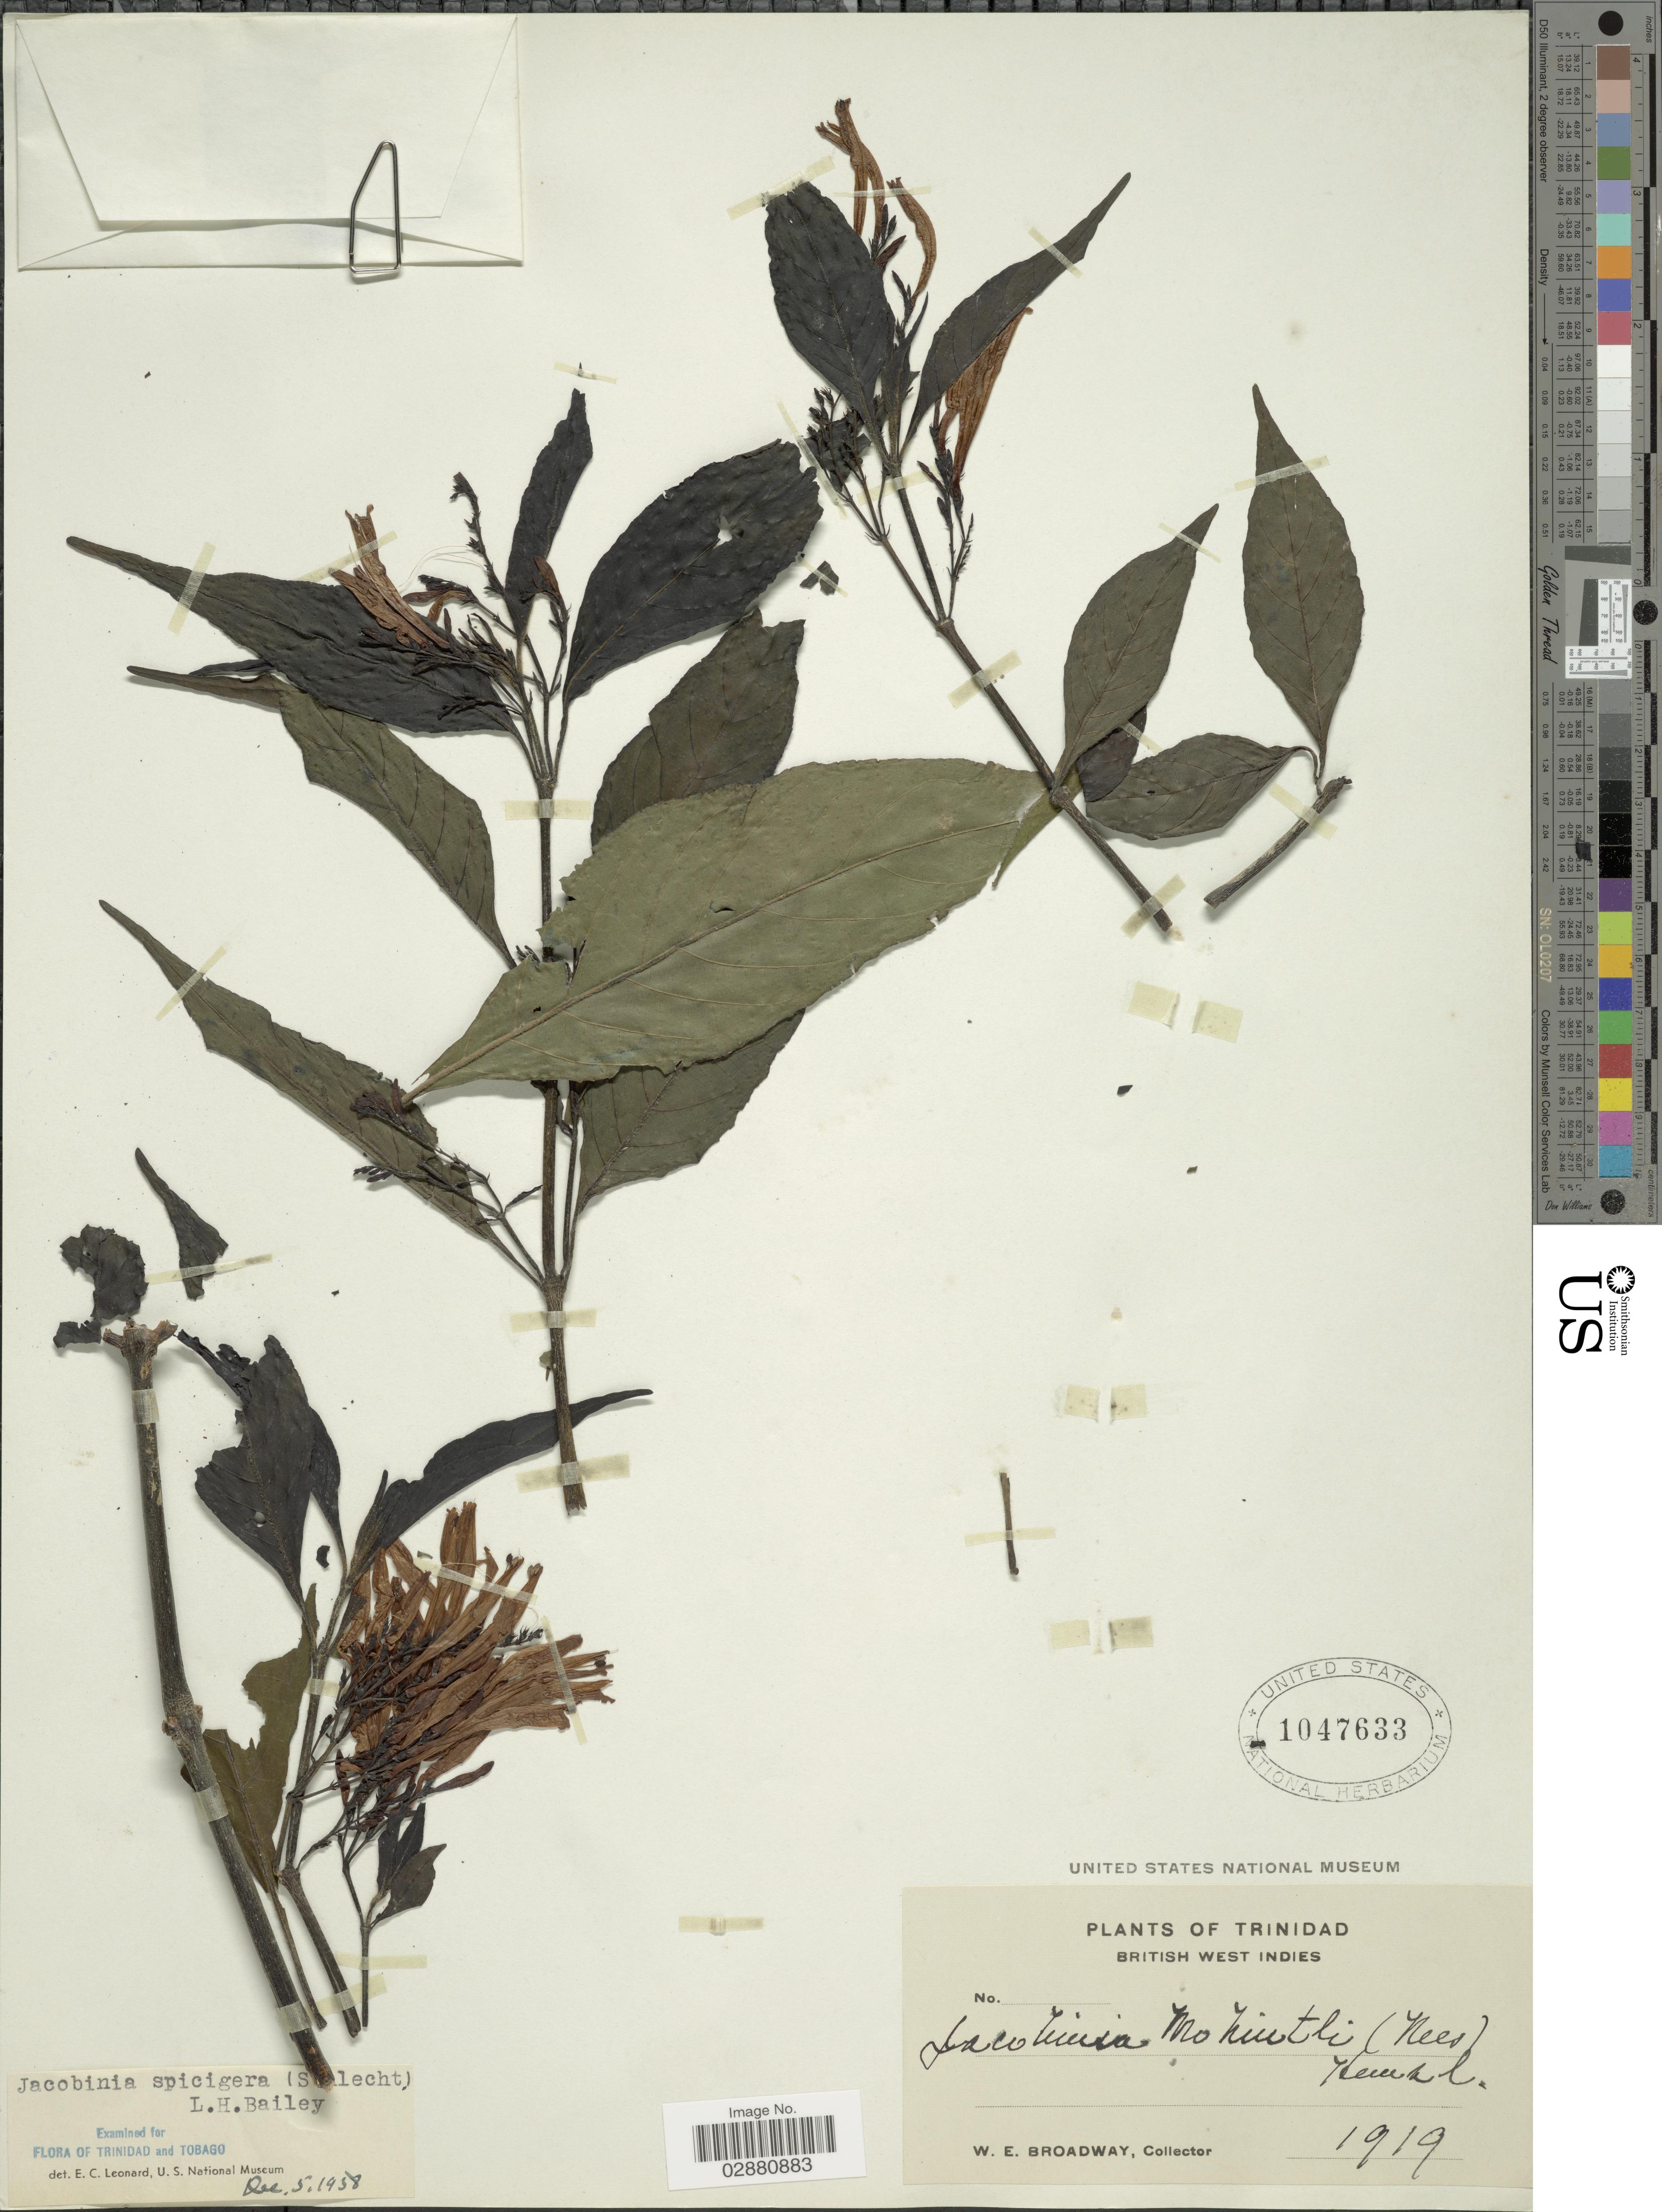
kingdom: Plantae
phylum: Tracheophyta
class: Magnoliopsida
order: Lamiales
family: Acanthaceae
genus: Justicia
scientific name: Justicia spicigera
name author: Schltdl.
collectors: W. E. Broadway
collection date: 1919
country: Trinidad and Tobago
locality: Trinidad. British West Indies.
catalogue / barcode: US 1047633